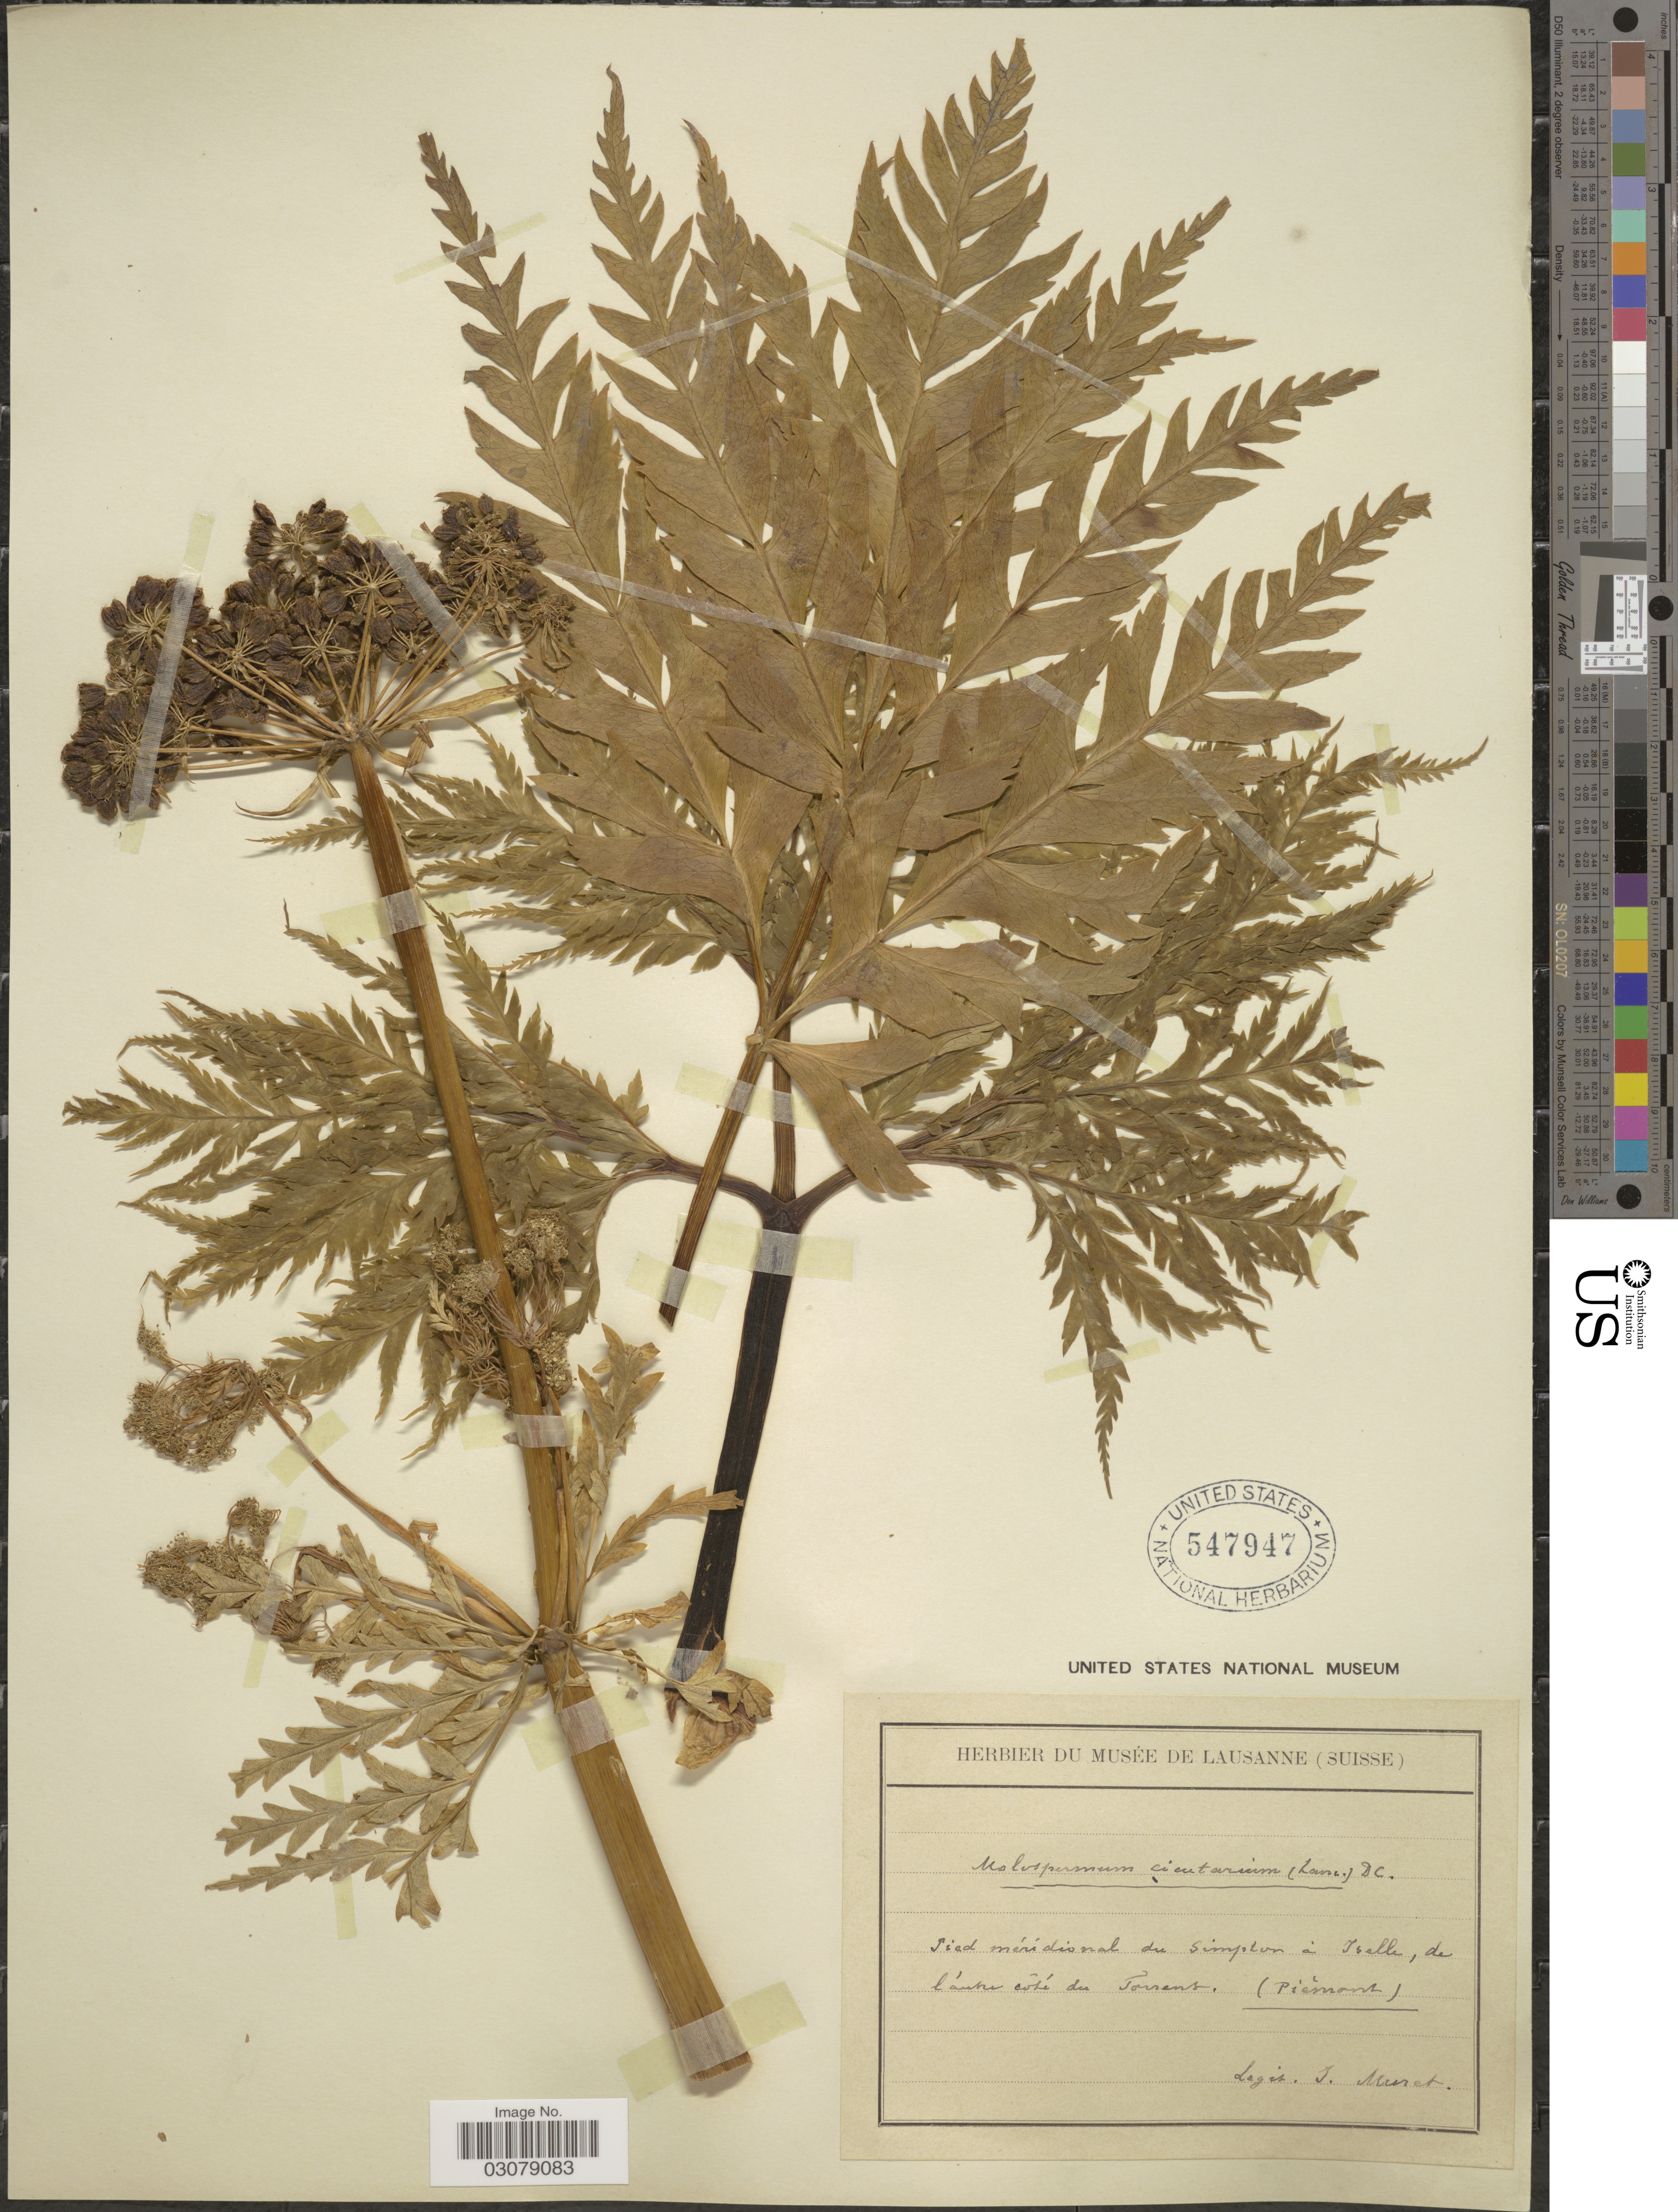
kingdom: Plantae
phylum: Tracheophyta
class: Magnoliopsida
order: Apiales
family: Apiaceae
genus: Molopospermum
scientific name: Molopospermum cicutarium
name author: (Lam.) DC.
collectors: J. Muret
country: Italy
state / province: Piedmont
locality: Pied mérídional du Simplon à Iselle, de l'autre côte du Torrens (Pièmont).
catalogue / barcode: US 547947